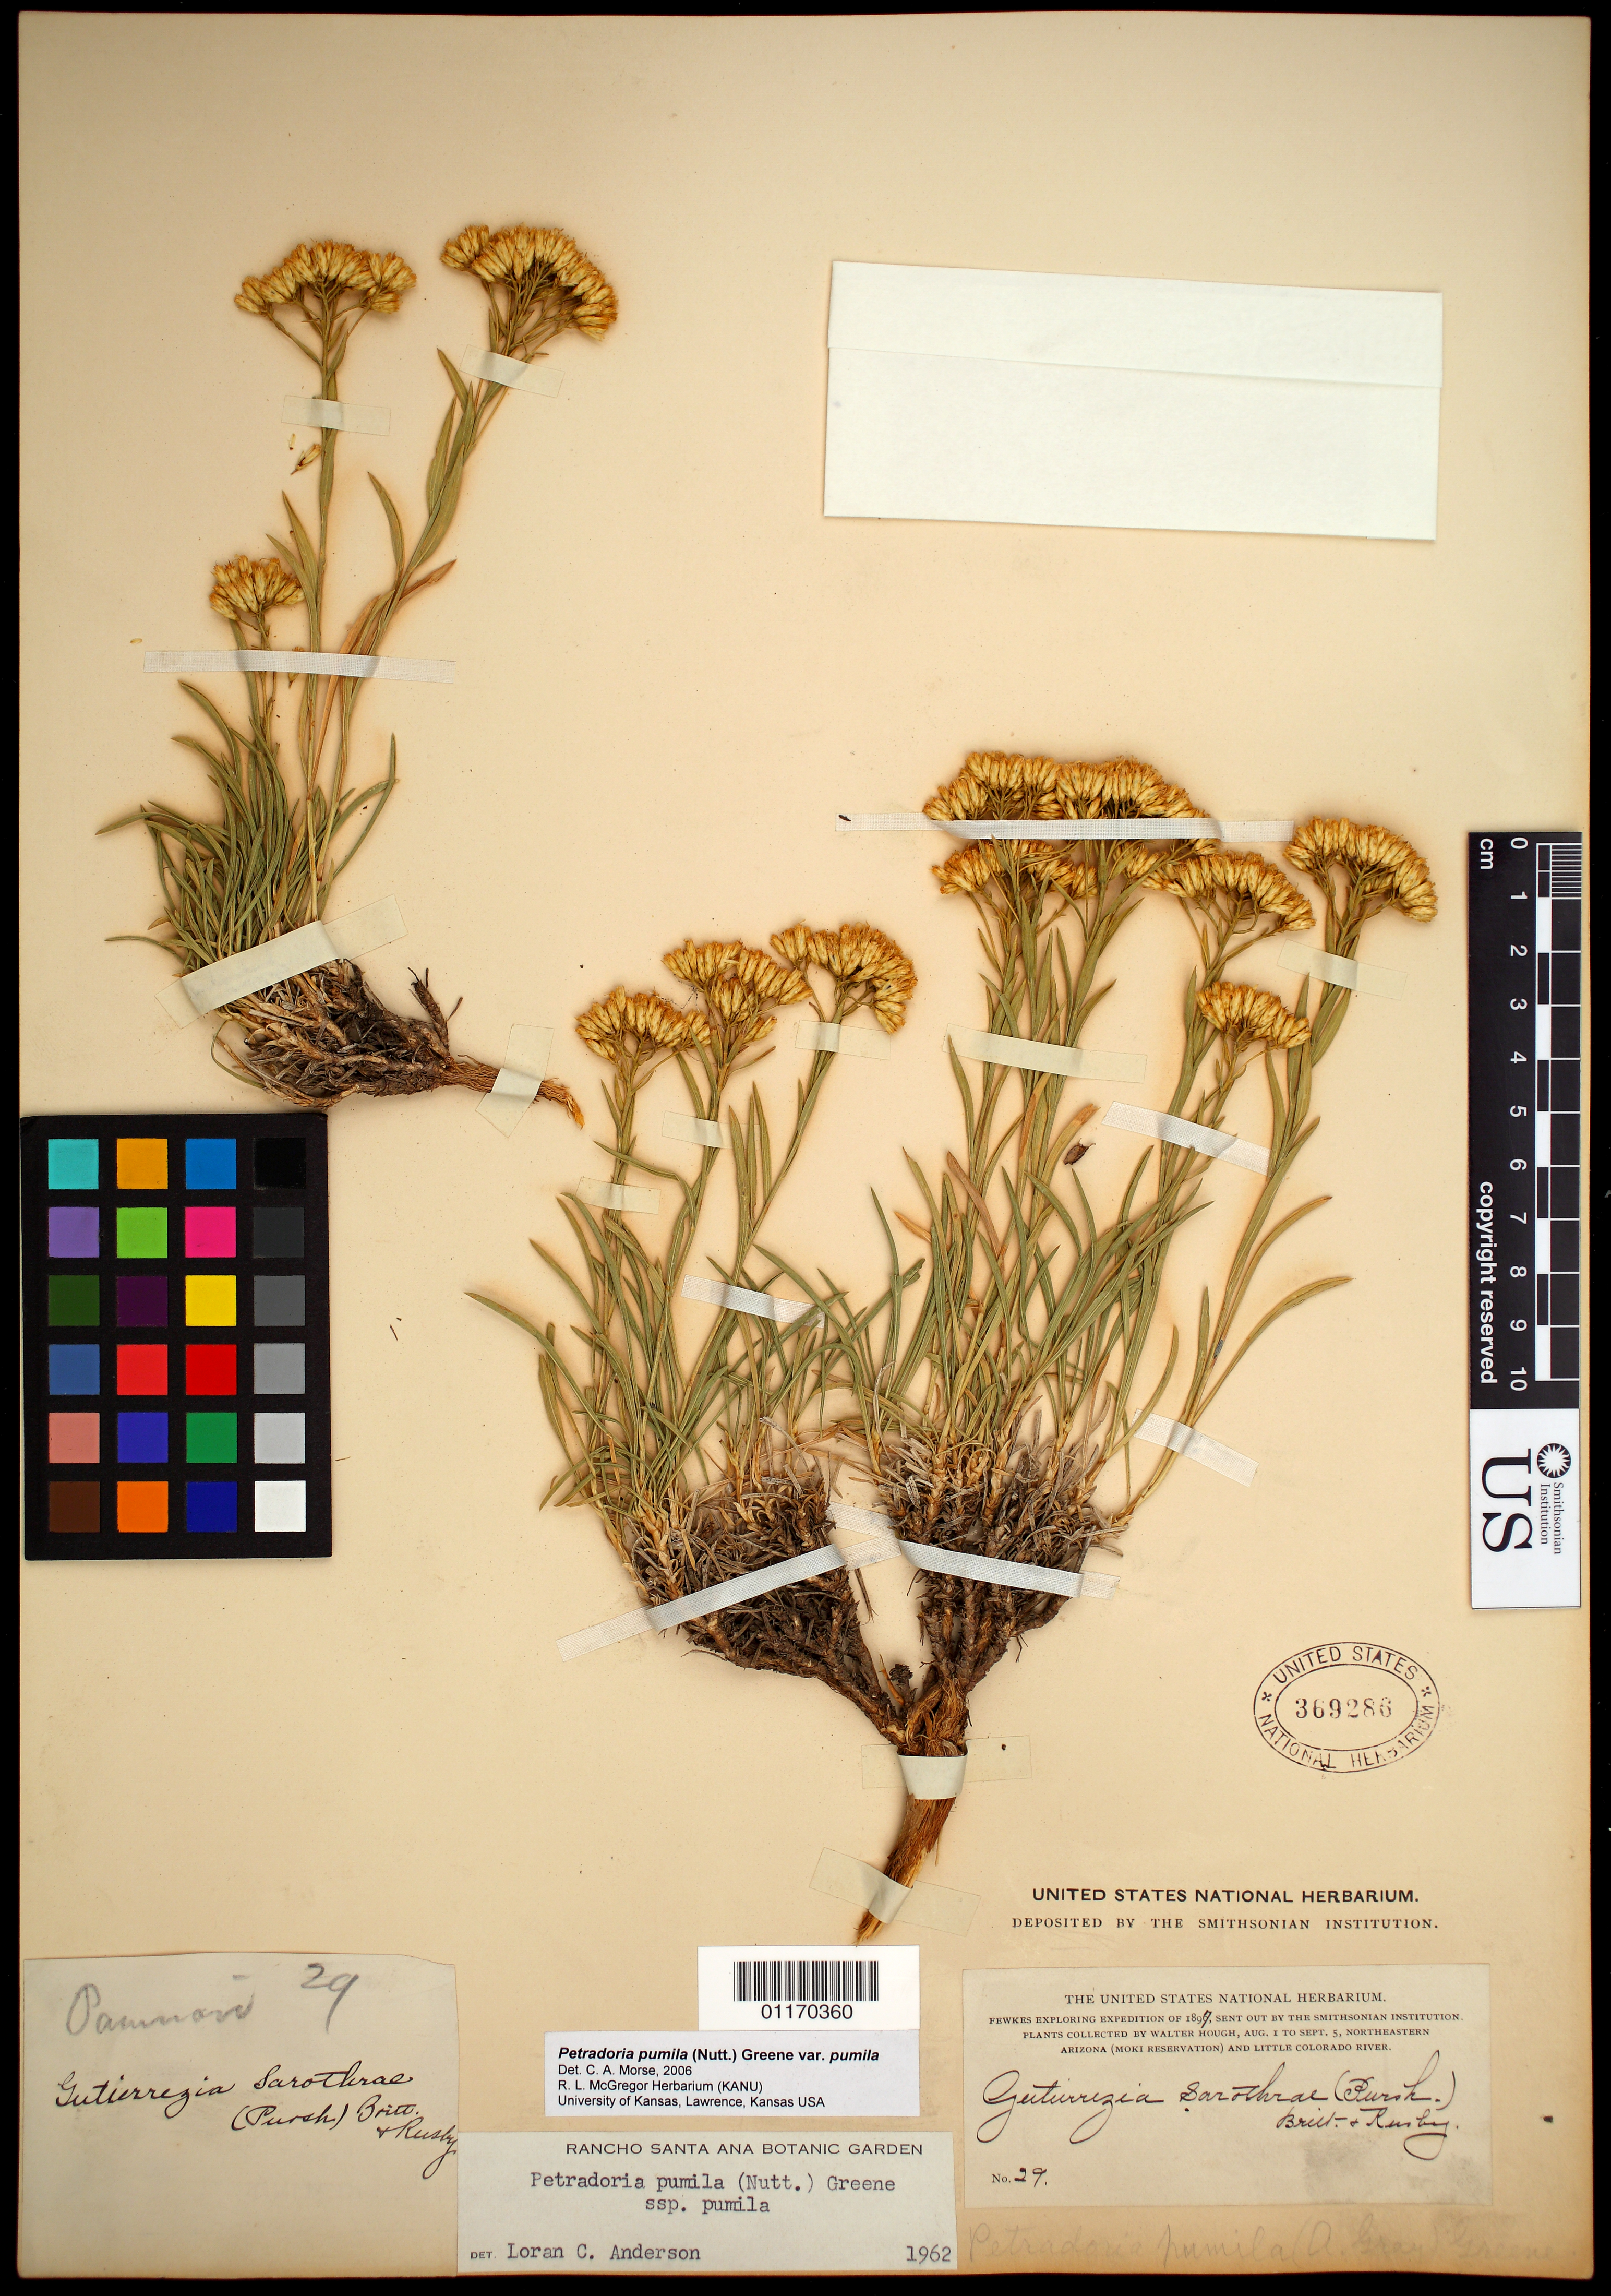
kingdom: Plantae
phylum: Tracheophyta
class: Magnoliopsida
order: Asterales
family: Asteraceae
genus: Petradoria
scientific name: Petradoria pumila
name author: (Nutt.) Greene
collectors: W. Hough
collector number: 29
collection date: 1897-08-01/1897-09-05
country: United States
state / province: Arizona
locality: Moki Reservation and Little Colorado River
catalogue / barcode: US 369286